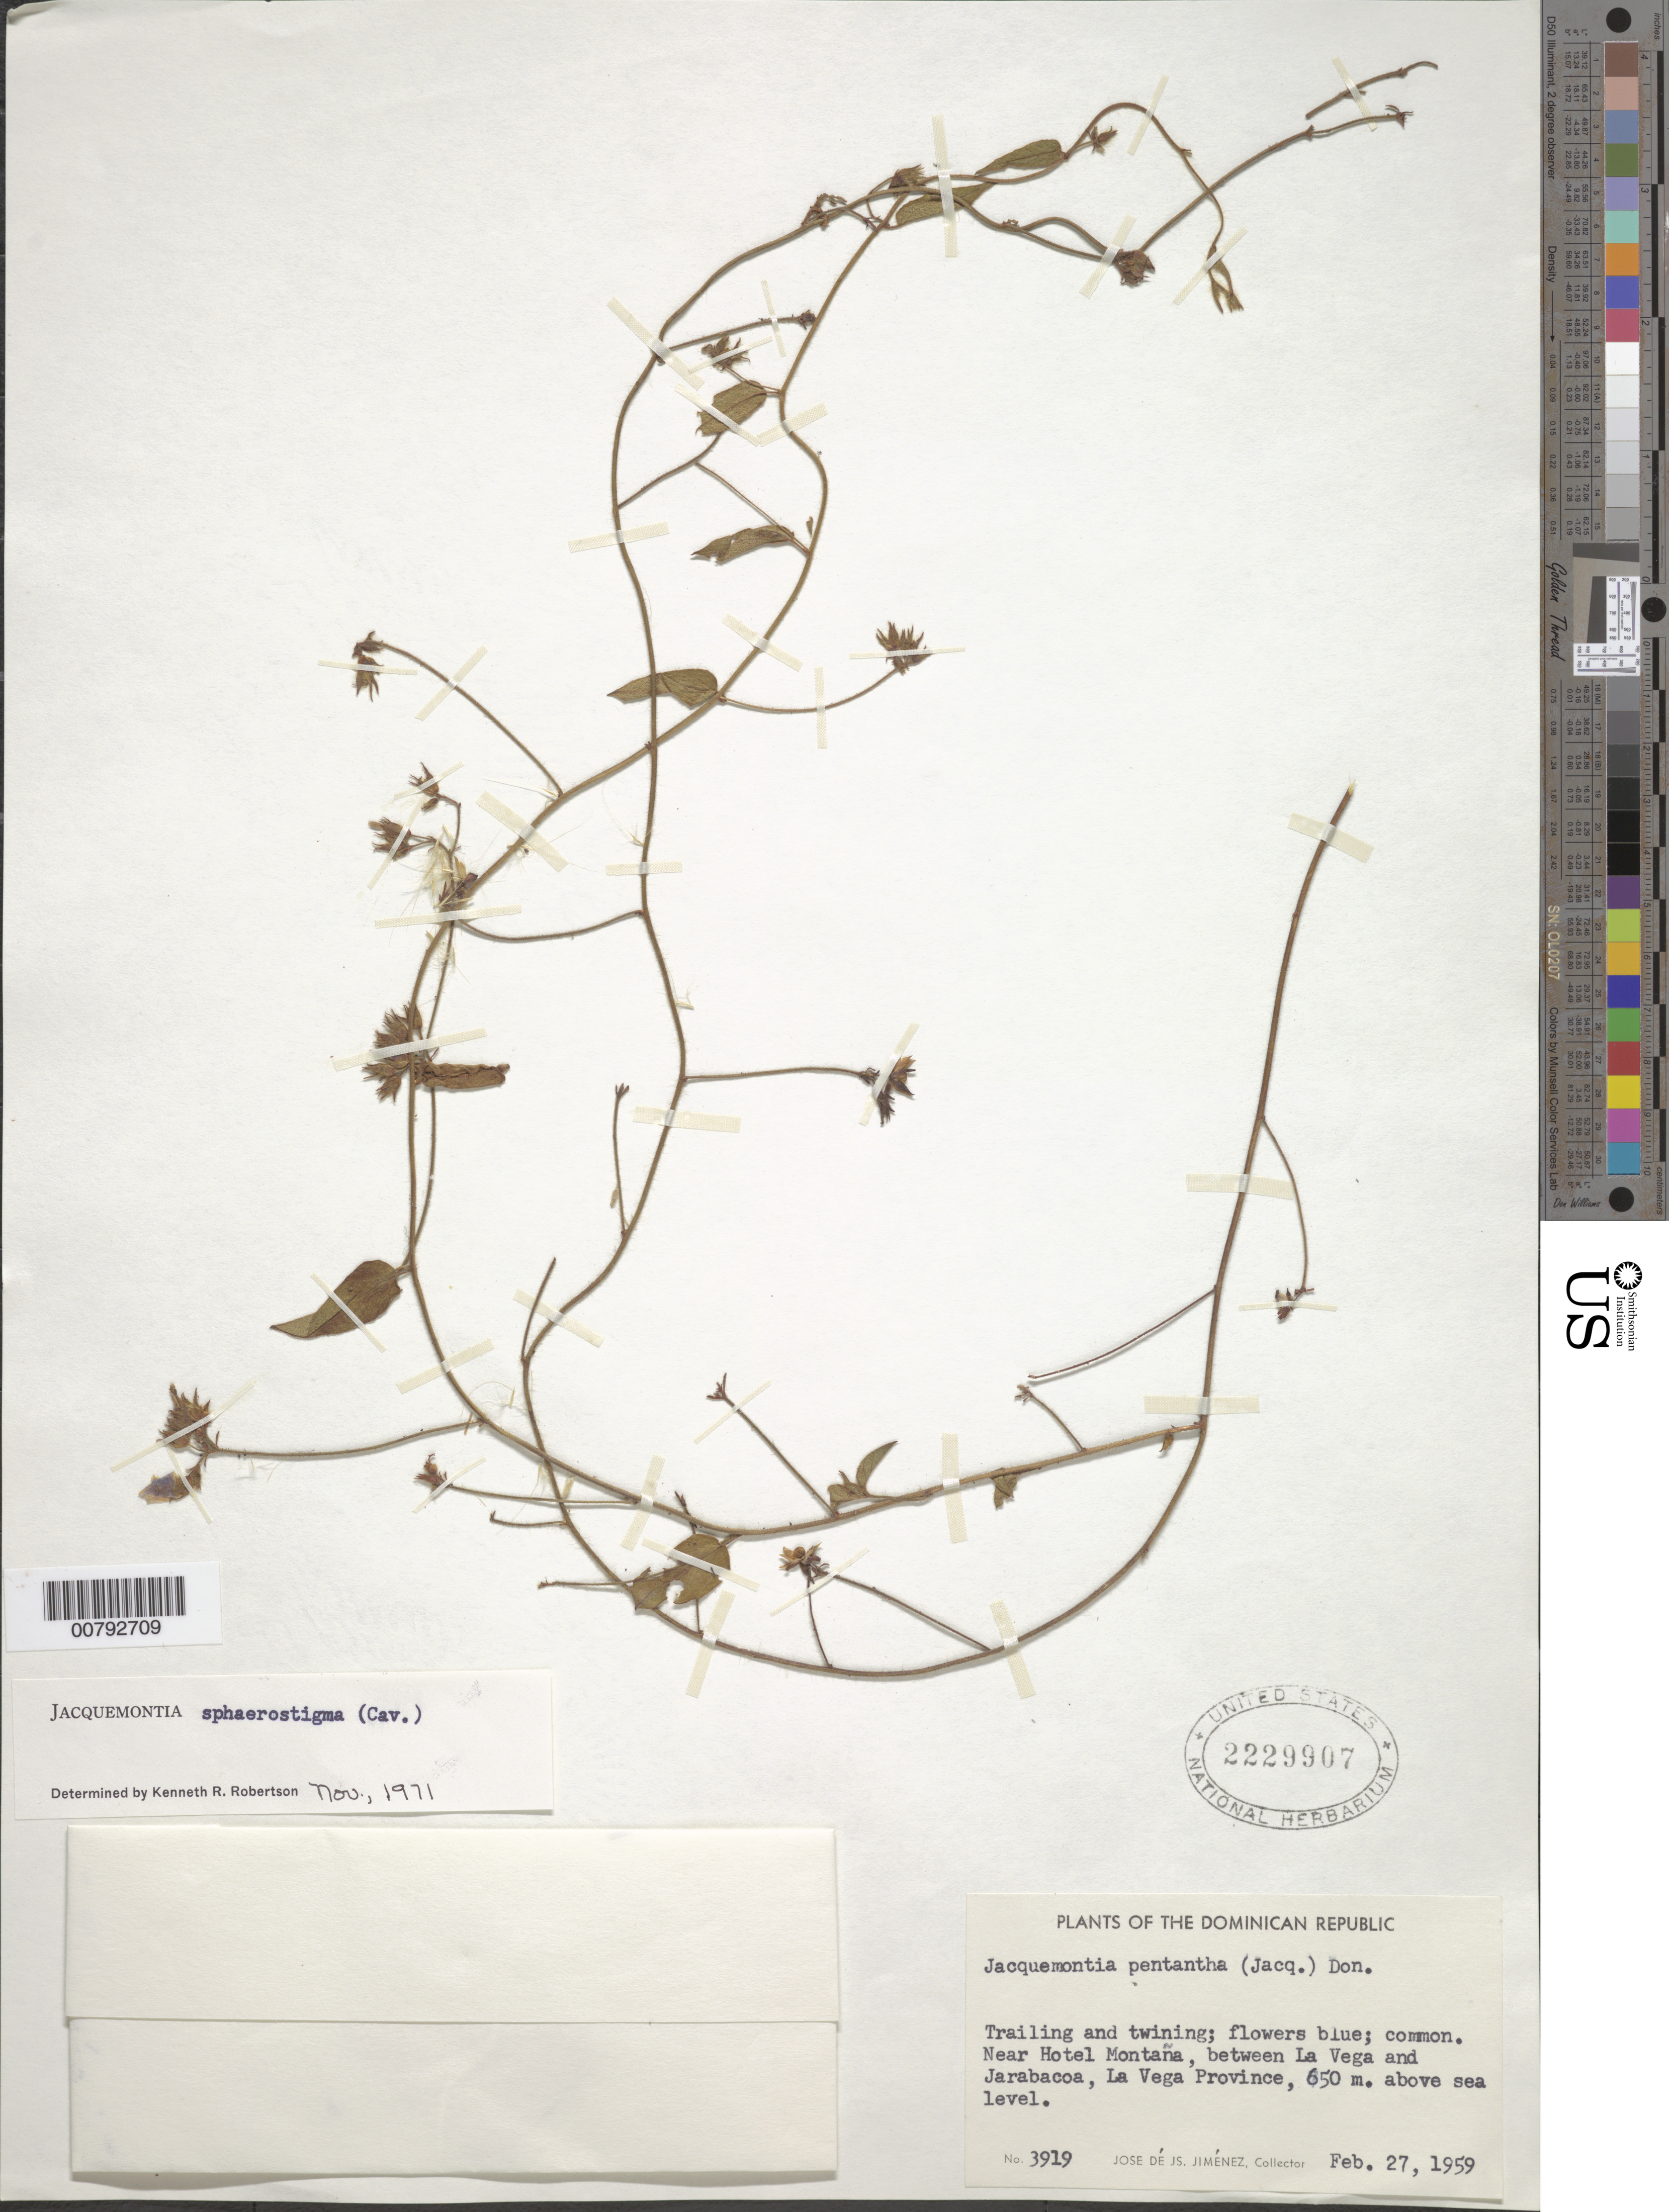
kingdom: Plantae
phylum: Tracheophyta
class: Magnoliopsida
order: Solanales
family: Convolvulaceae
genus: Jacquemontia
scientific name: Jacquemontia spharostigma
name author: (Cav.) Rusby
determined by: Robertson, K. R.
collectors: J. J. Jiménez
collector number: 3919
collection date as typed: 27 Feb 1959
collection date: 1959-02-27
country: Dominican Republic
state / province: La Vega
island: Hispaniola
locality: Near Hotel Montaña, between La Vega and Jarabacoa.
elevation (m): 650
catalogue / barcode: US 2229907